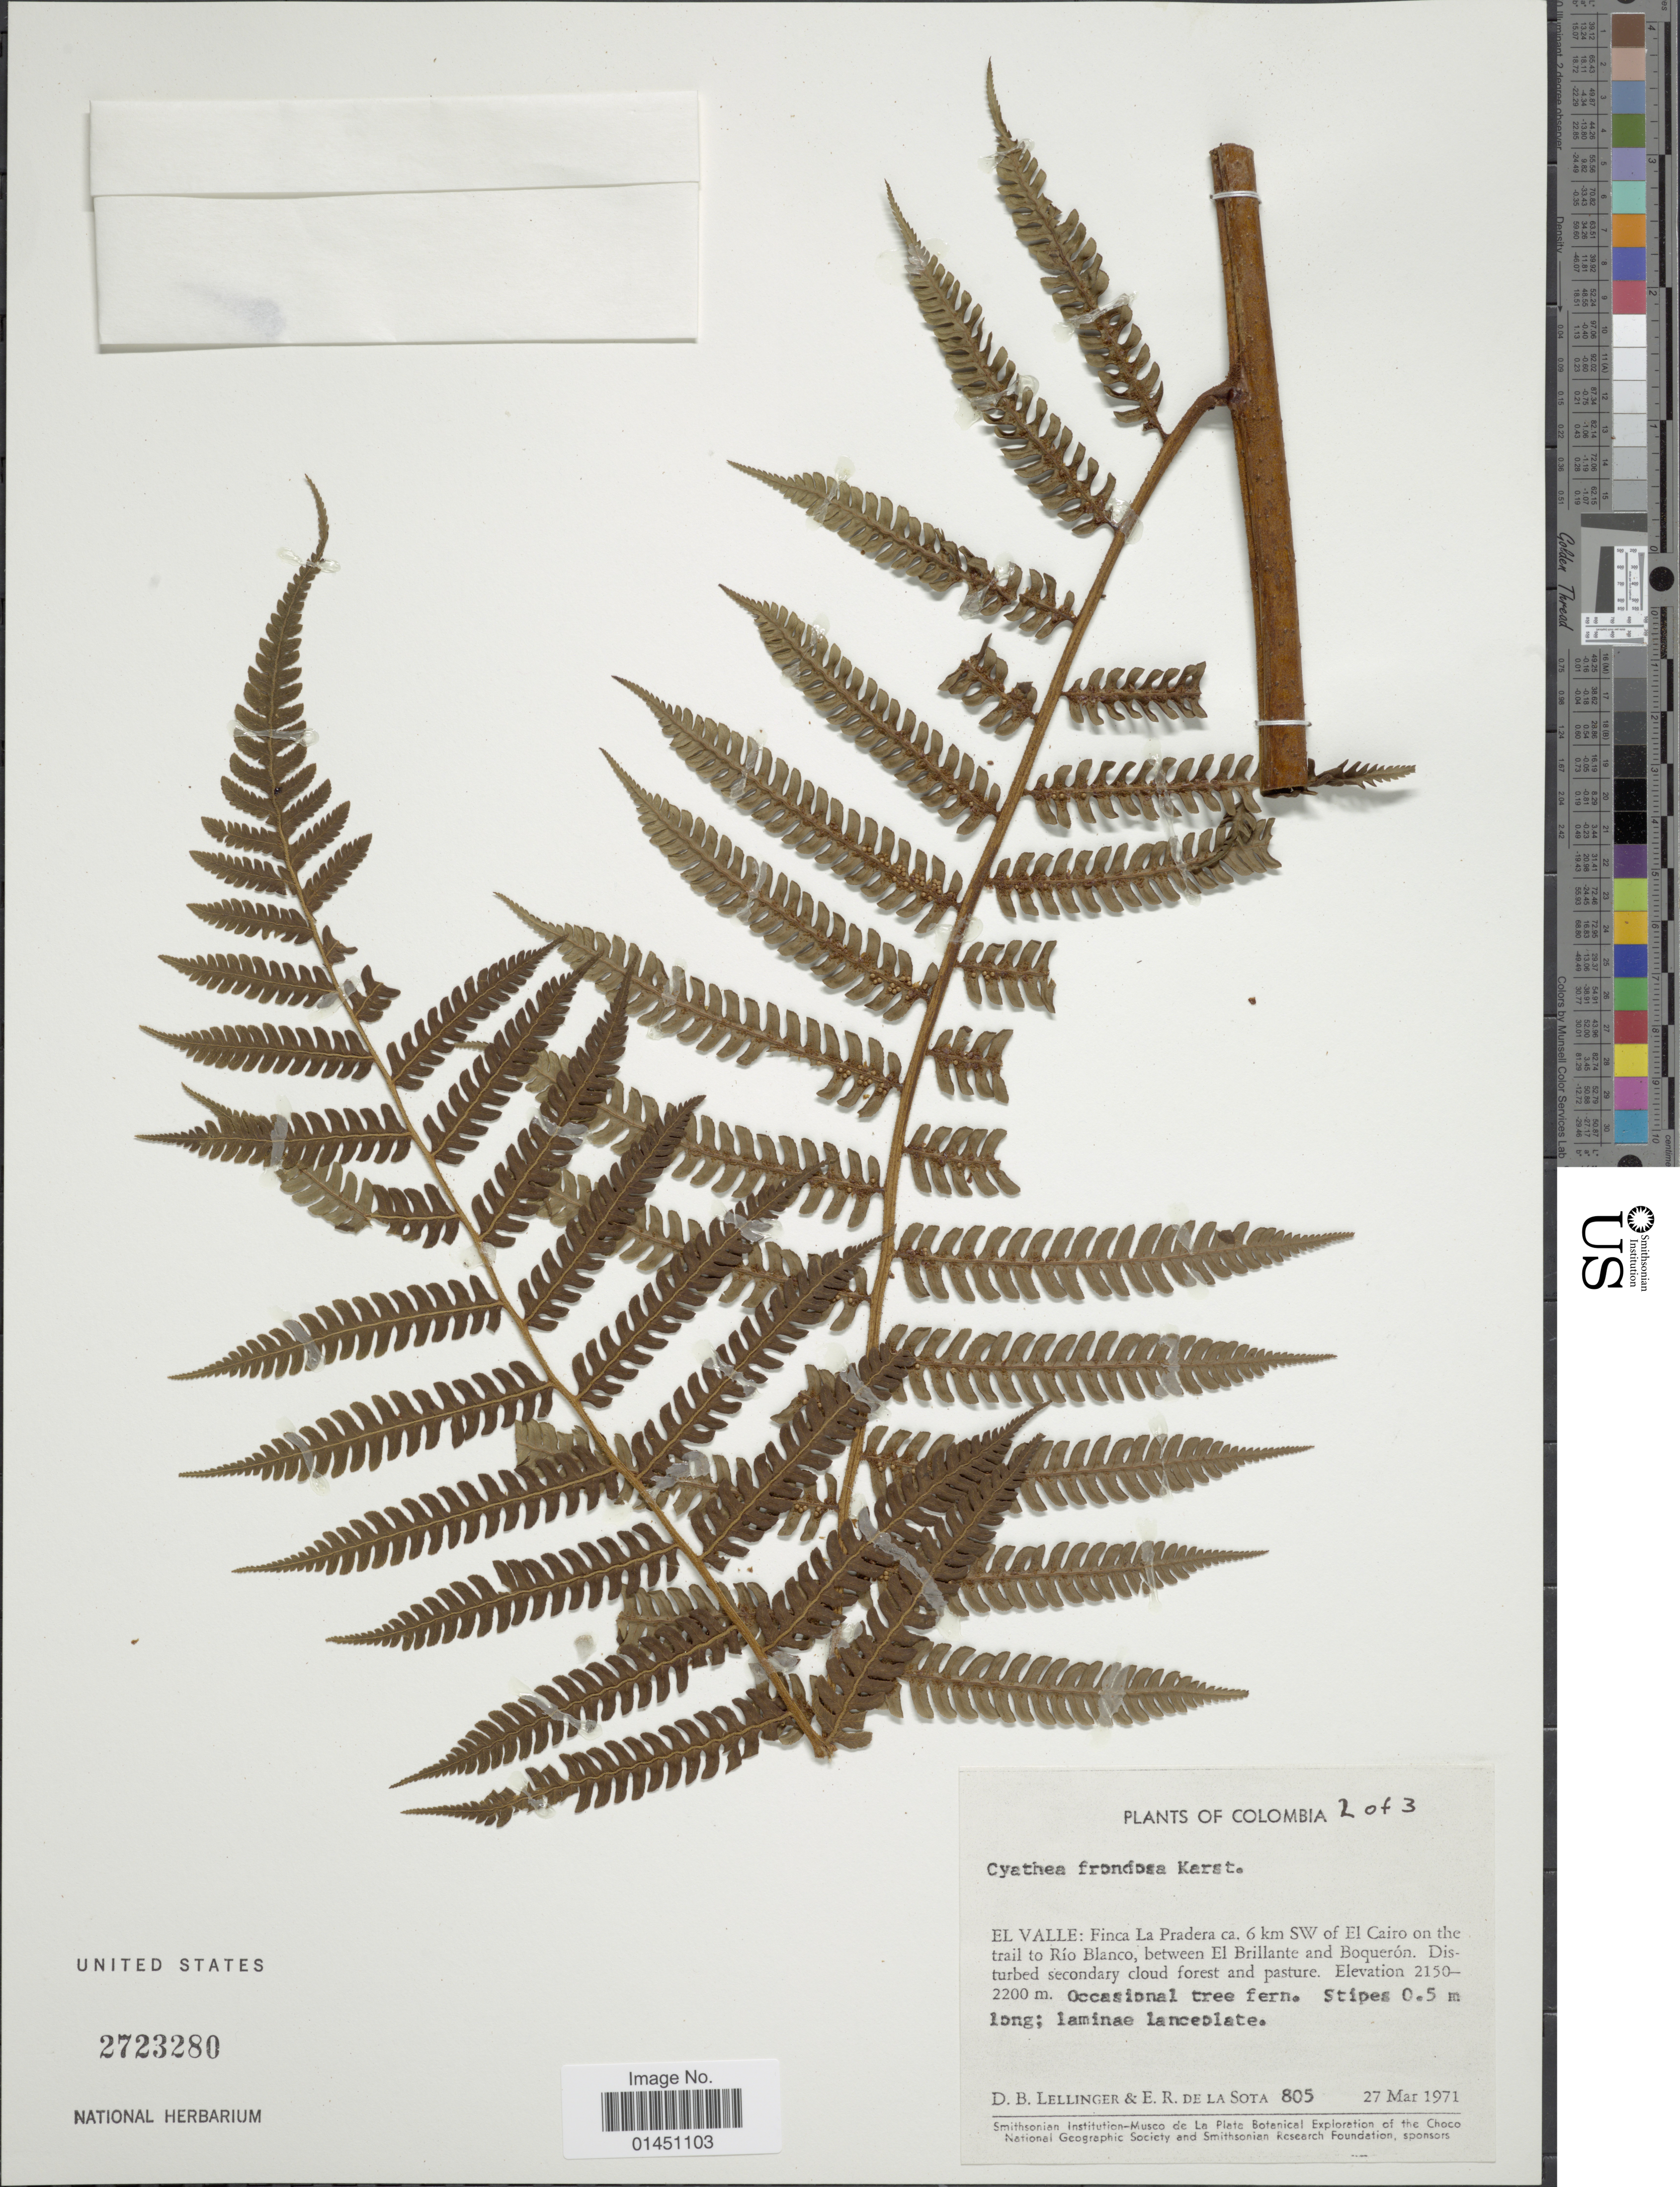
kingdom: Plantae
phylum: Tracheophyta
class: Polypodiopsida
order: Cyatheales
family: Cyatheaceae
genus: Cyathea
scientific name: Cyathea caracasana var. boliviensis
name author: (Rosenst.) R.M. Tryon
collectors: D. B. Lellinger & E. R. de la Sota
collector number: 805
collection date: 1971-03-27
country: Colombia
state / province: Valle del Cauca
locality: El Valle: Finca La Pradera, ca. 6 km SW of El Cairo on the trail to Rio Blanco, between El Brillante and Boqueron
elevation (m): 2150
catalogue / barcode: US 2723280